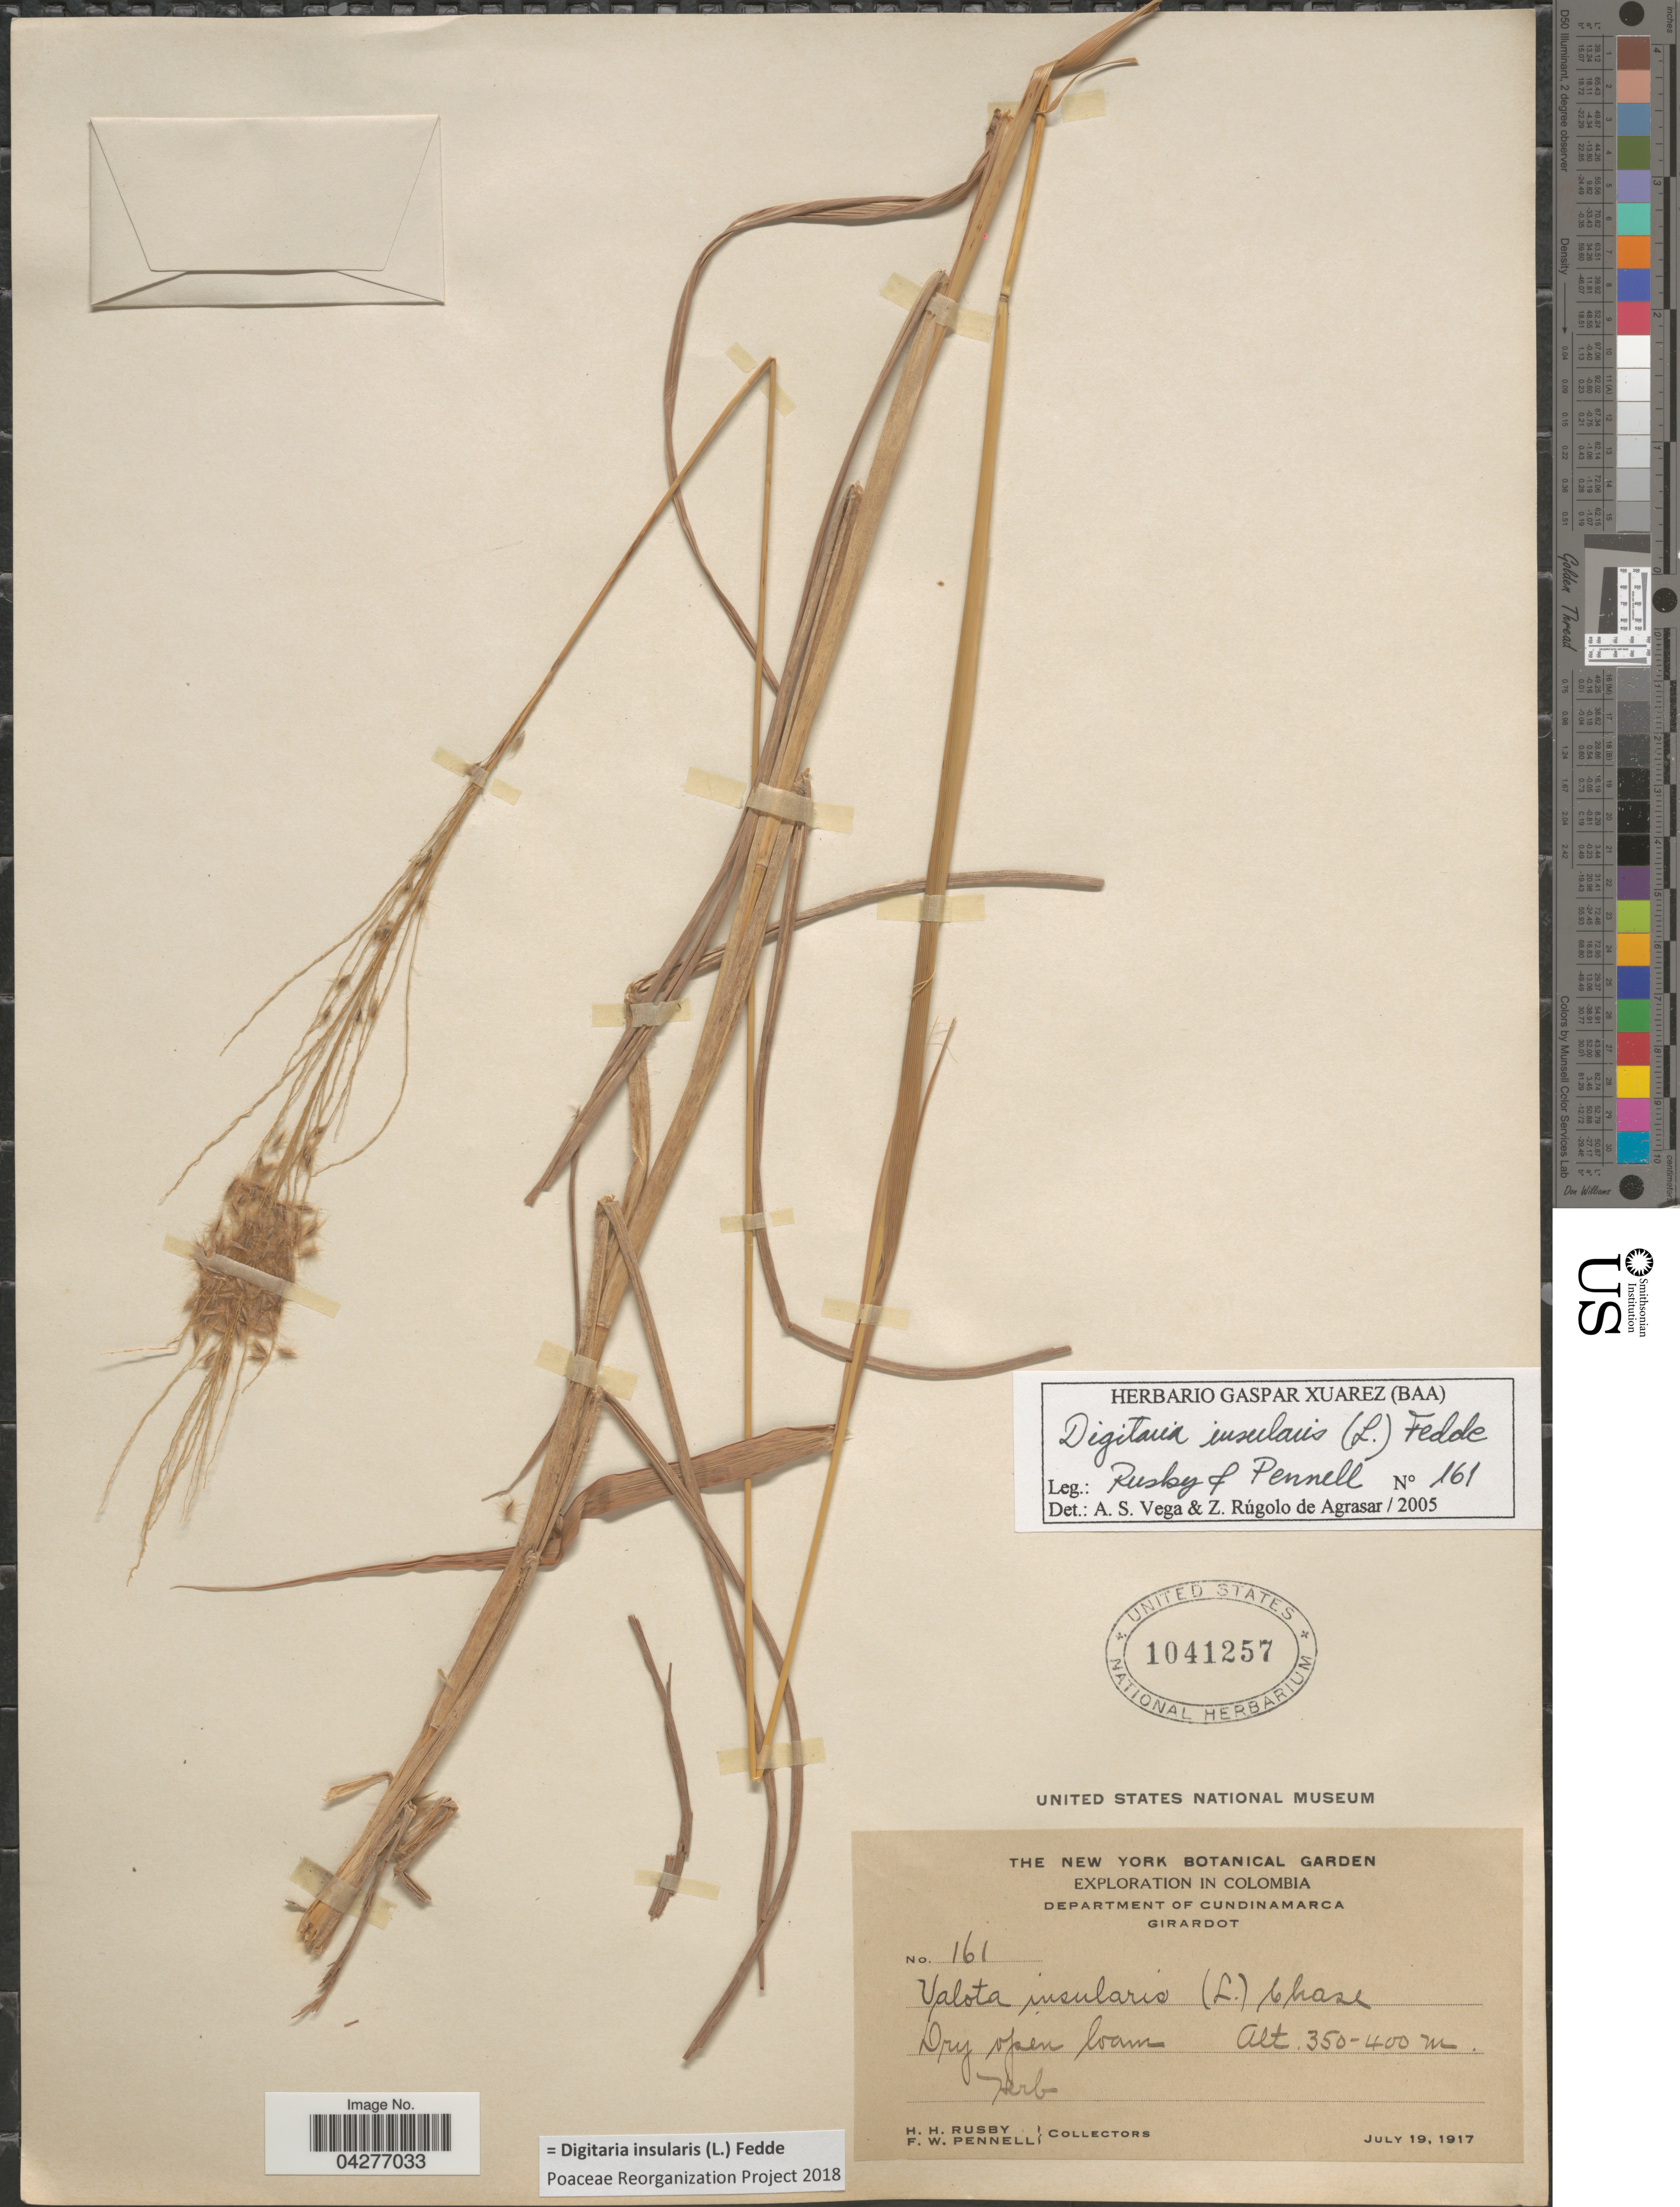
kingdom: Plantae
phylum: Tracheophyta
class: Liliopsida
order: Poales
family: Poaceae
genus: Digitaria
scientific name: Digitaria insularis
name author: (L.) Fedde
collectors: H. H. Rusby & F. W. Pennell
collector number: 161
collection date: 1917-07-19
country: Colombia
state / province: Cundinamarca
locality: Exploration in Colombia. Department of Cundinamarca. Girardot.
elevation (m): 350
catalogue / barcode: US 1041257